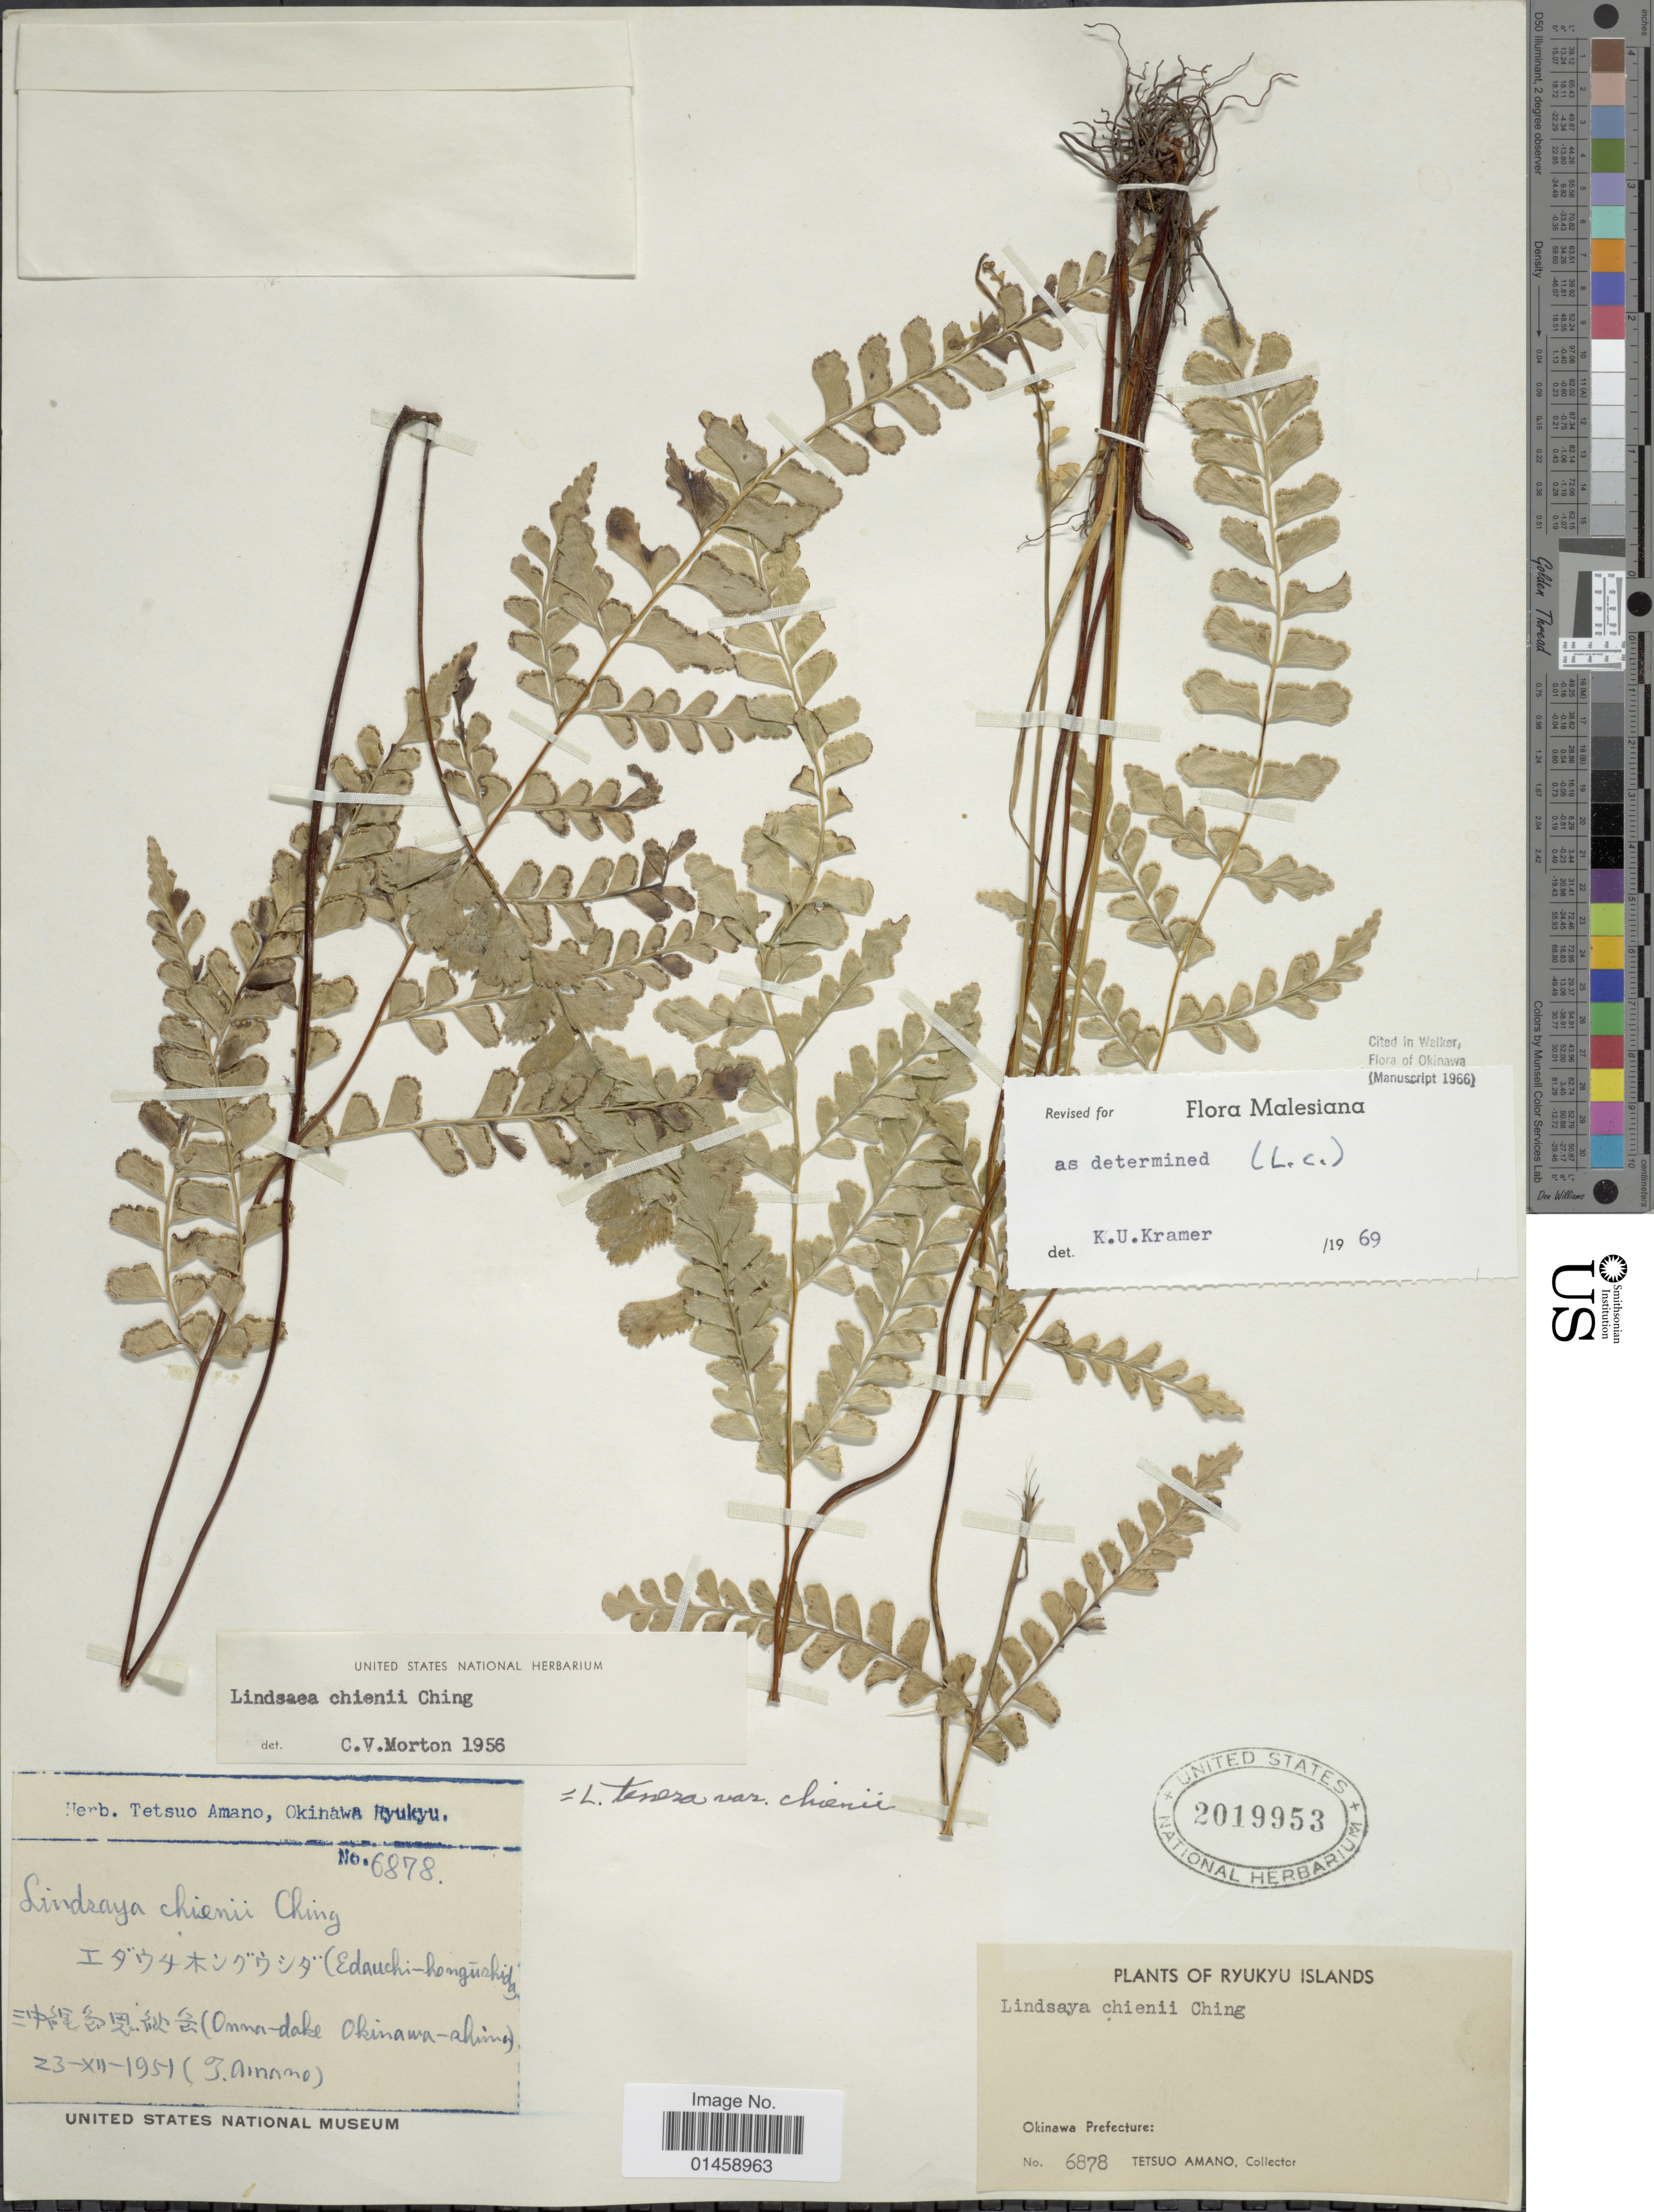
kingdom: Plantae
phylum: Tracheophyta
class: Polypodiopsida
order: Polypodiales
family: Lindsaeaceae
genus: Lindsaea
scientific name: Lindsaea chienii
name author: Ching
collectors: T. Amano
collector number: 6878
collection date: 1951-12-23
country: Japan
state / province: Okinawa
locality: Ryukyu Islands, Omma-dake. Okinawa-shima, Okinawa Prefecture.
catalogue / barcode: US 2019953